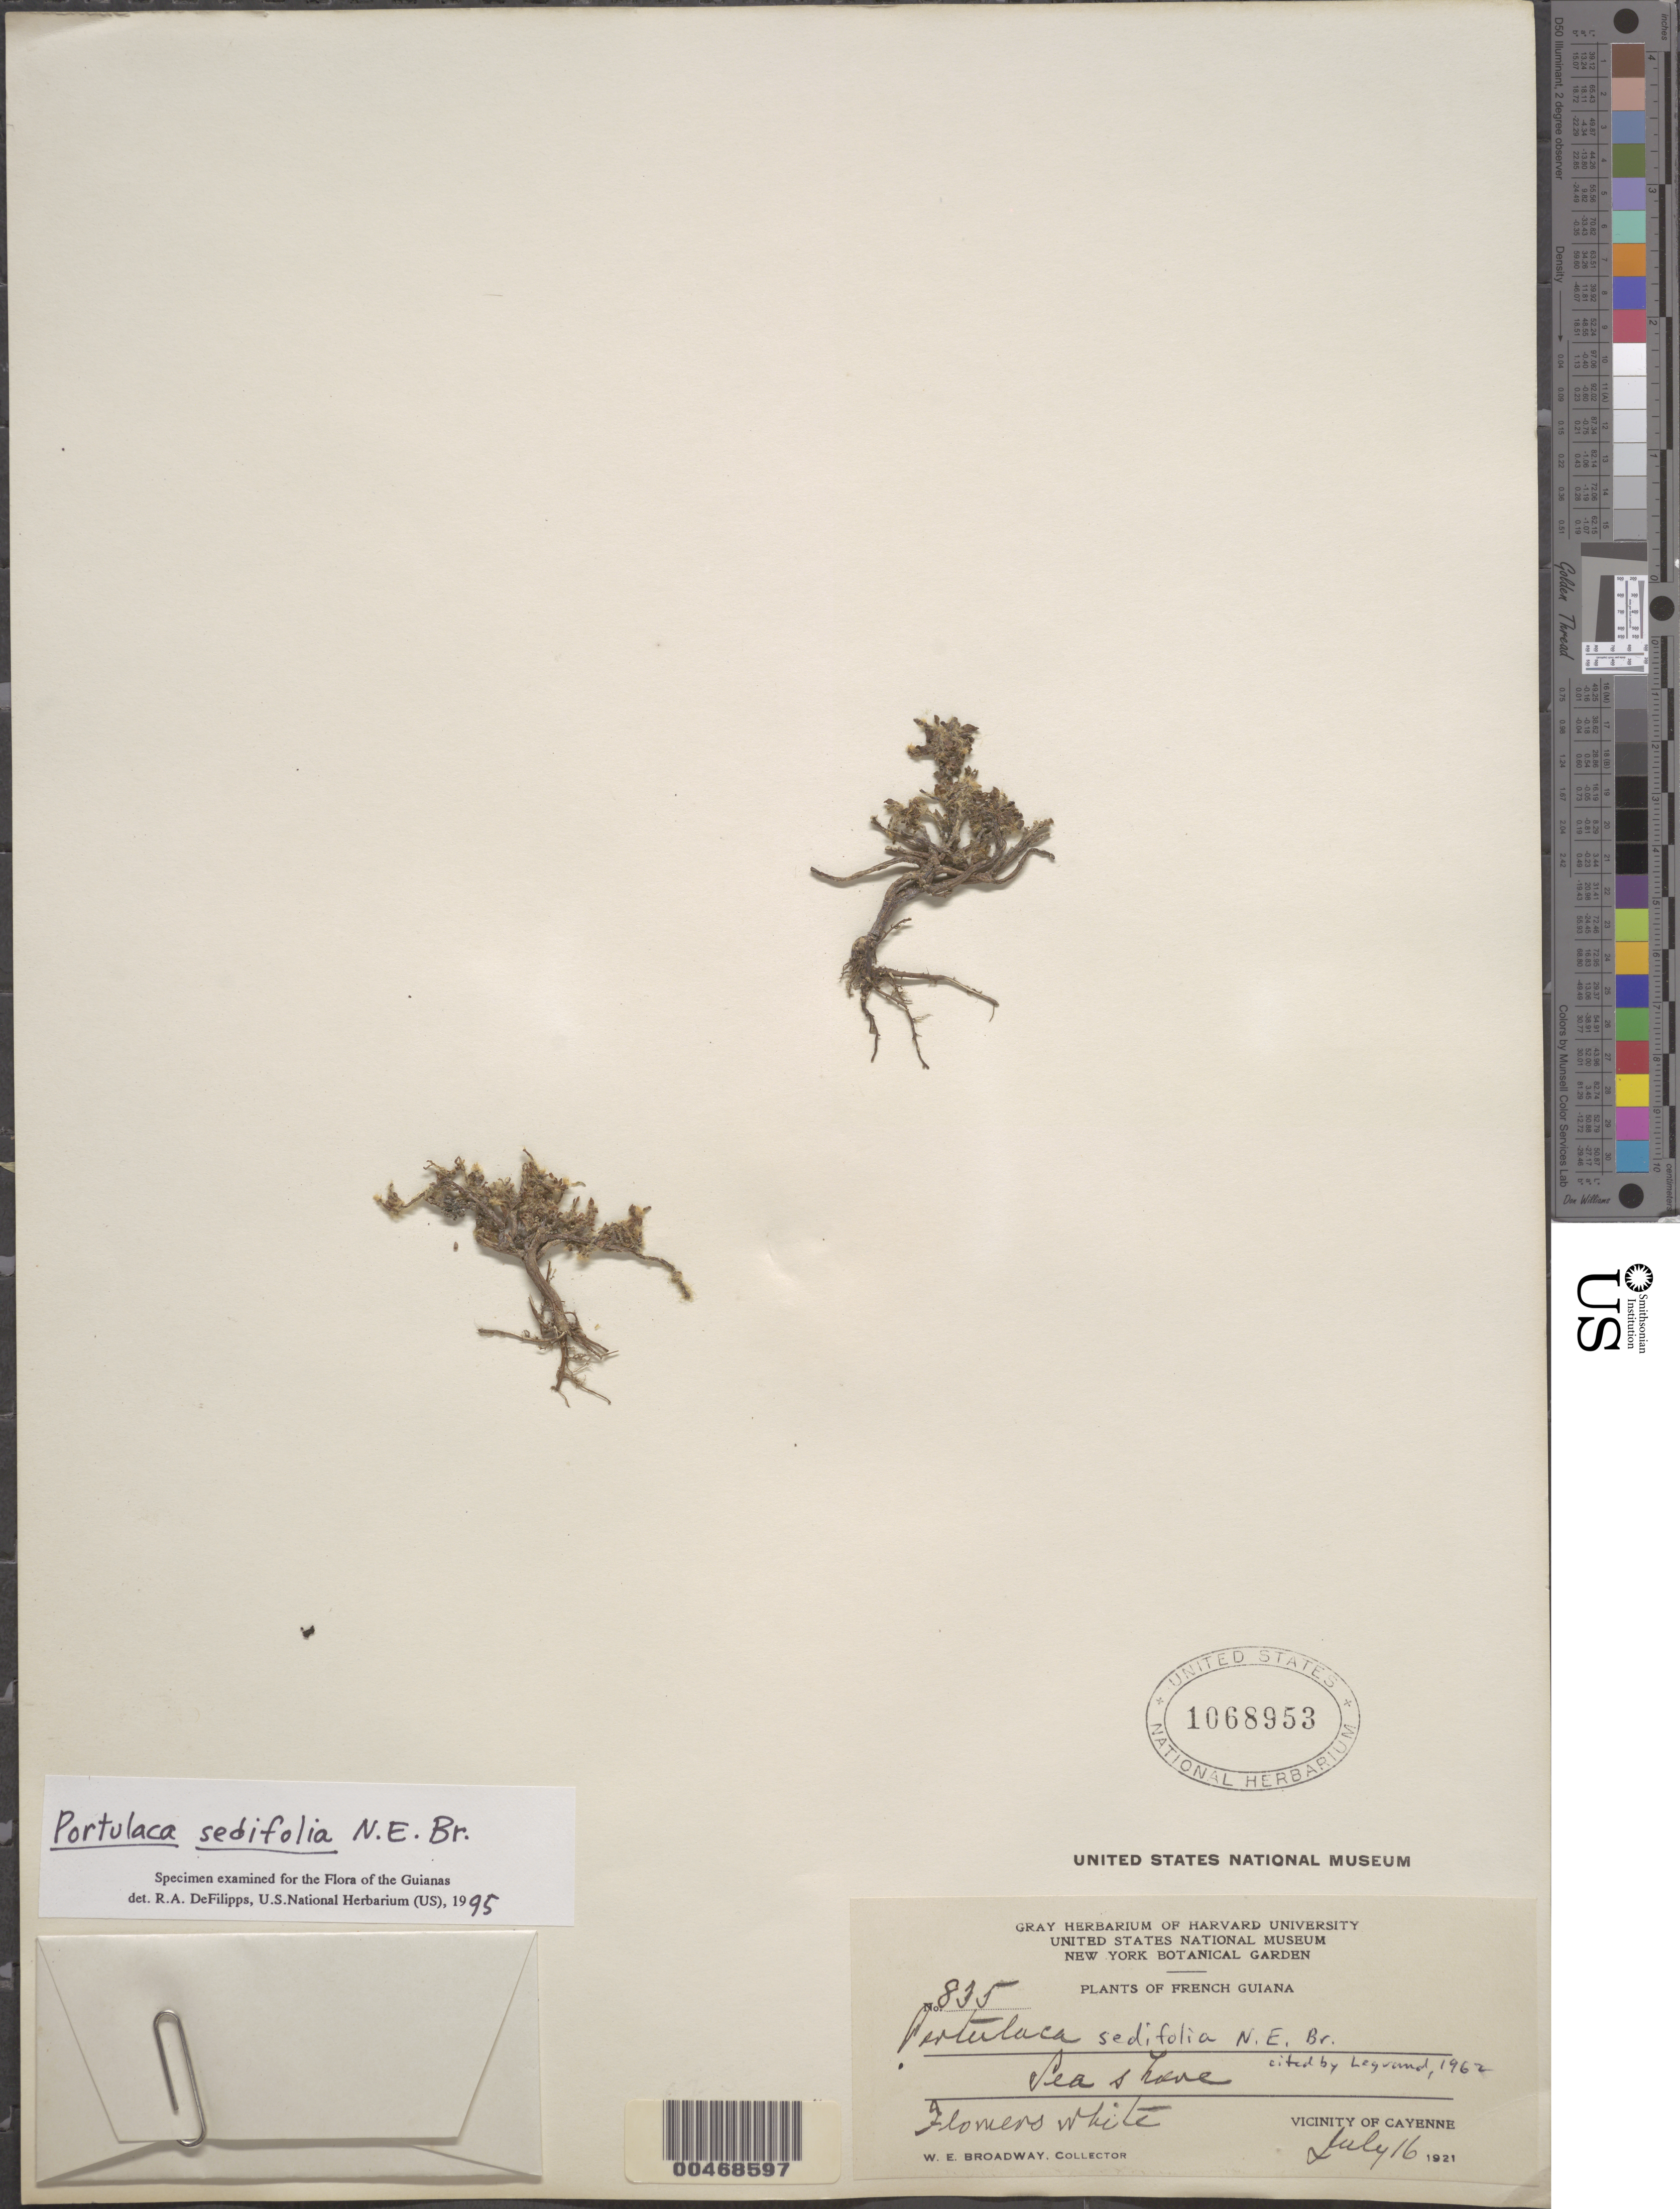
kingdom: Plantae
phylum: Tracheophyta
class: Magnoliopsida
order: Caryophyllales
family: Portulacaceae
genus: Portulaca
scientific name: Portulaca sedifolia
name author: N.E. Br.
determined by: DeFilipps, R. A.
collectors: W. E. Broadway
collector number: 835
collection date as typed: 16 Jul 1921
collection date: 1921-07-16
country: French Guiana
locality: Cayenne vicinity, seashore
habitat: Along seashore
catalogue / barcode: US 1068953